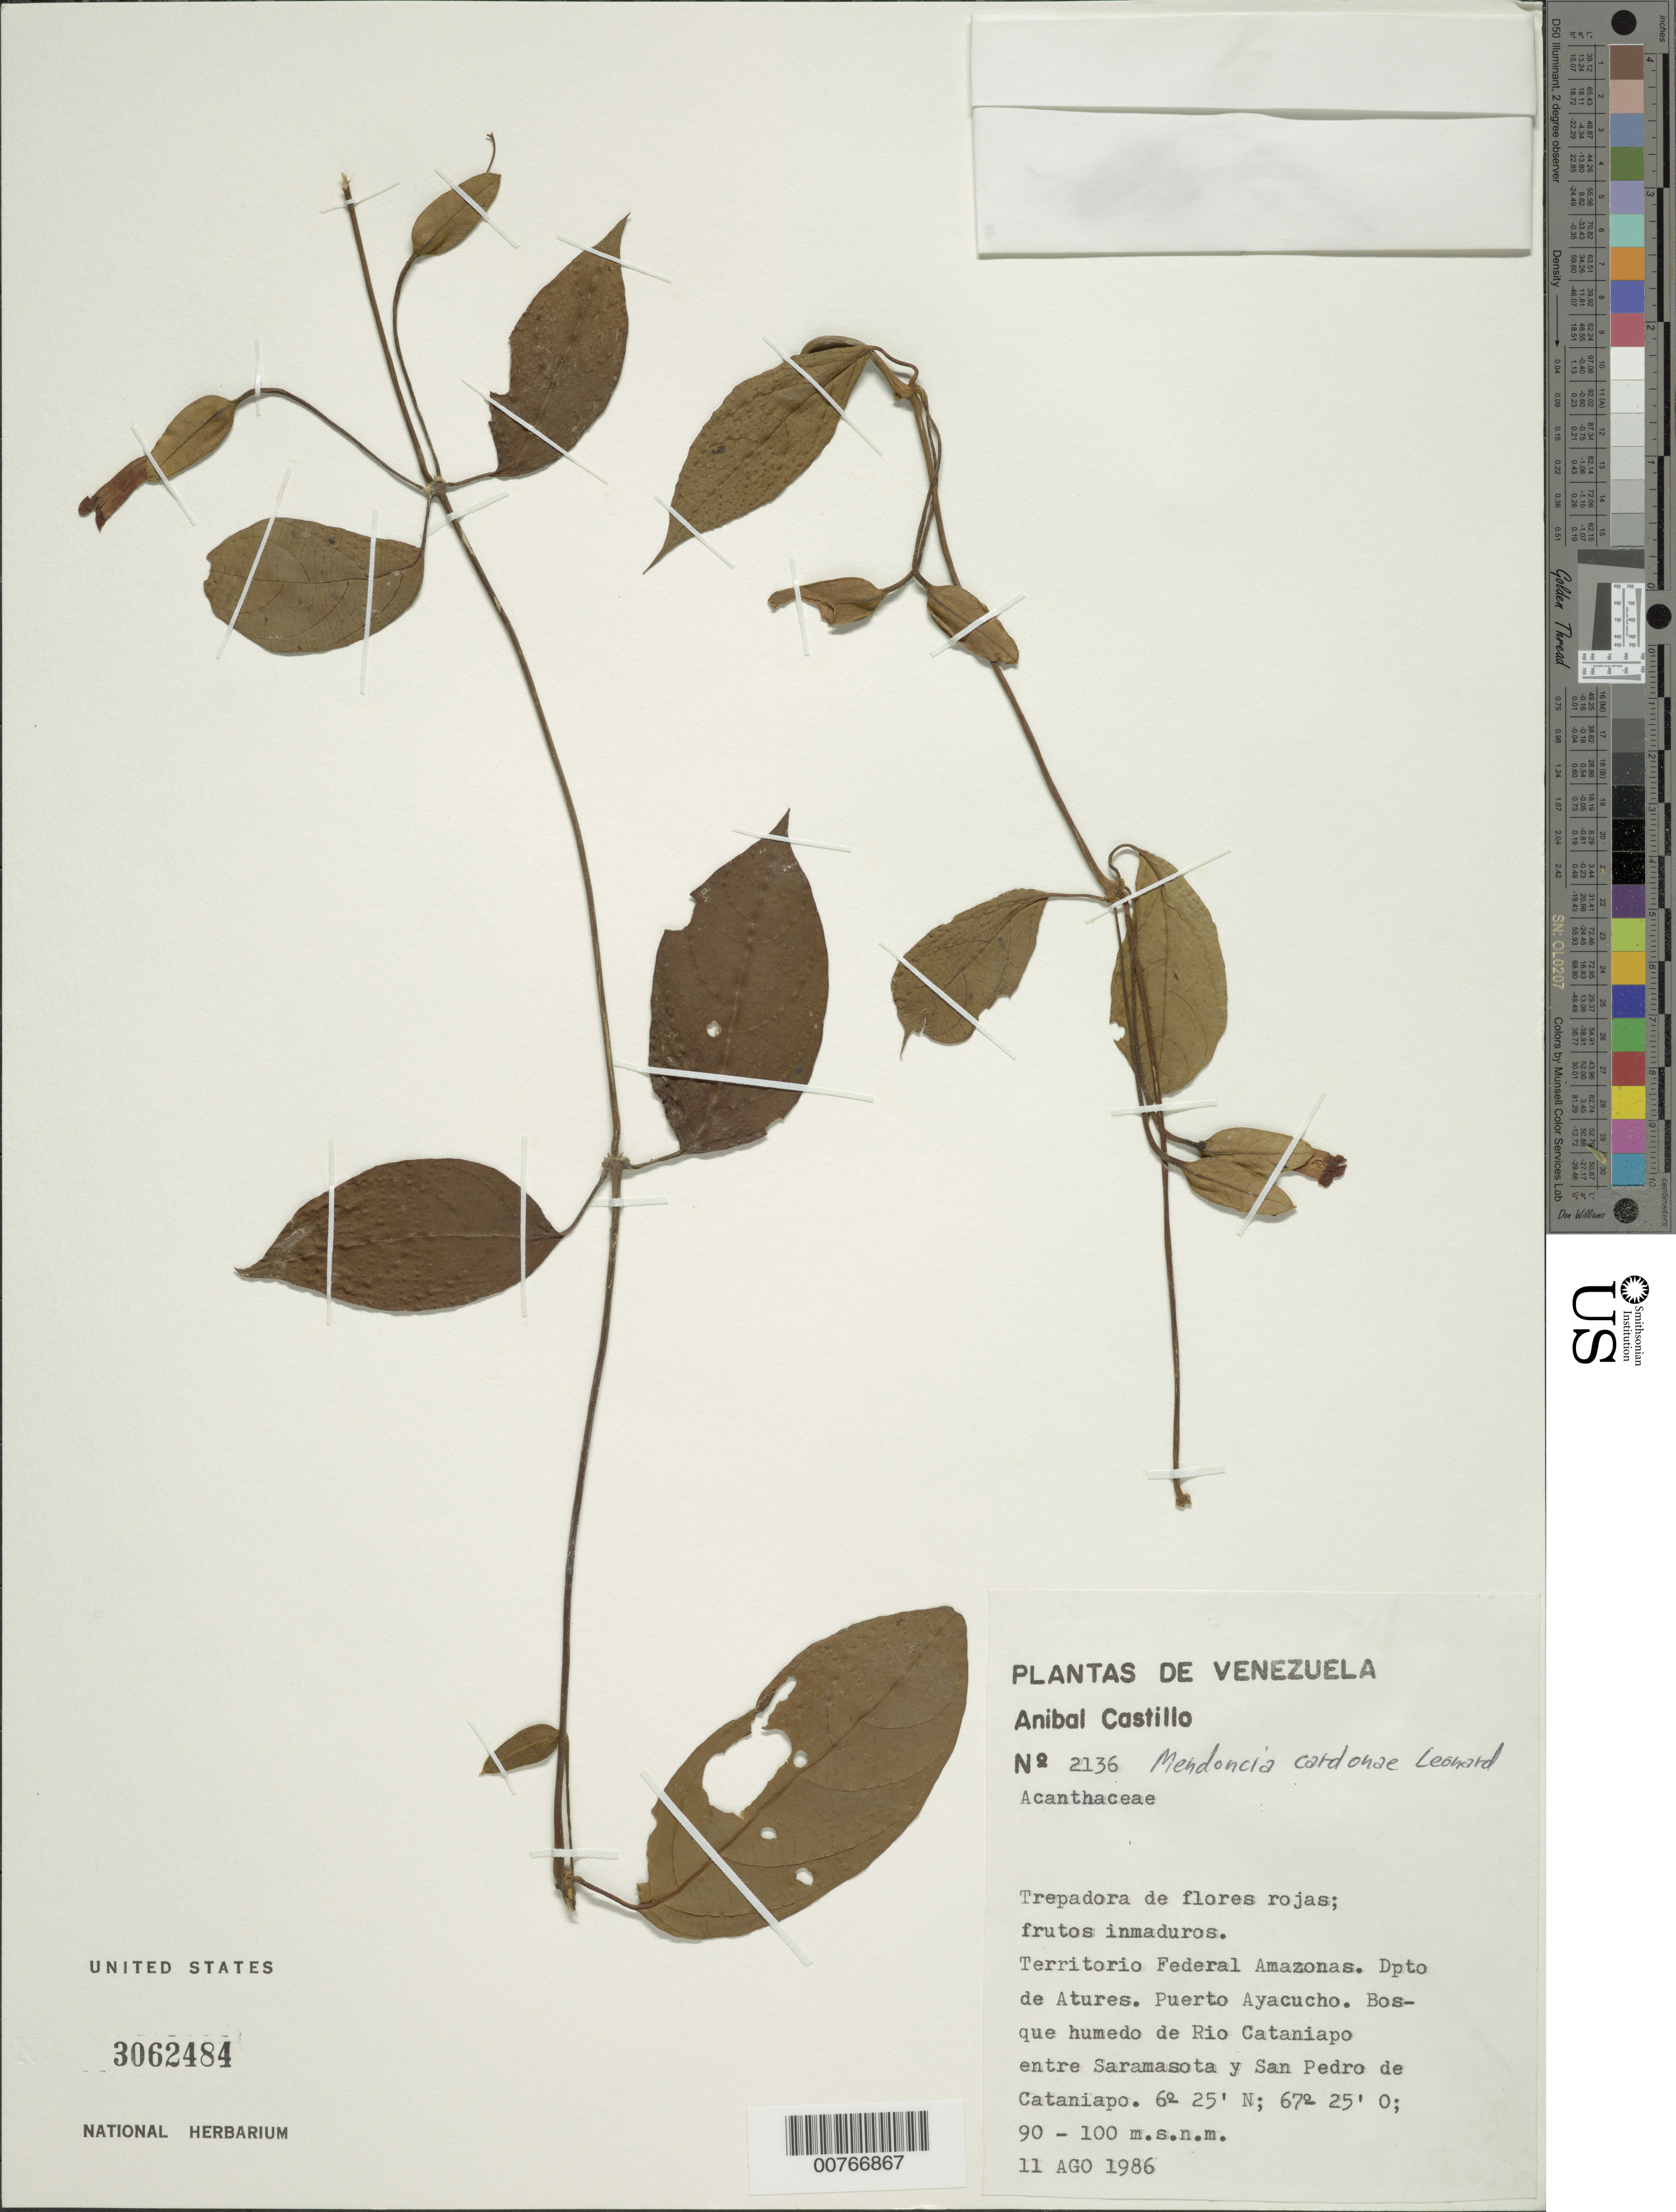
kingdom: Plantae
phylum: Tracheophyta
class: Magnoliopsida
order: Lamiales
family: Acanthaceae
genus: Mendoncia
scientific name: Mendoncia sprucei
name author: Lindau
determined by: Wasshausen, Dieter C., (BOT), Smithsonian Institution - National Museum of Natural History (UNITED STATES)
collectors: A. Castillo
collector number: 2136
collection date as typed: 11-Aug-86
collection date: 1986-08-11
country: Venezuela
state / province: Amazonas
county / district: Atures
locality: Puerto Ayacucho, Río Cataniapo, entre Saramasota y San Pedro de Cataniapo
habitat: Bosque húmedo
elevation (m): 90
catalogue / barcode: US 3062484